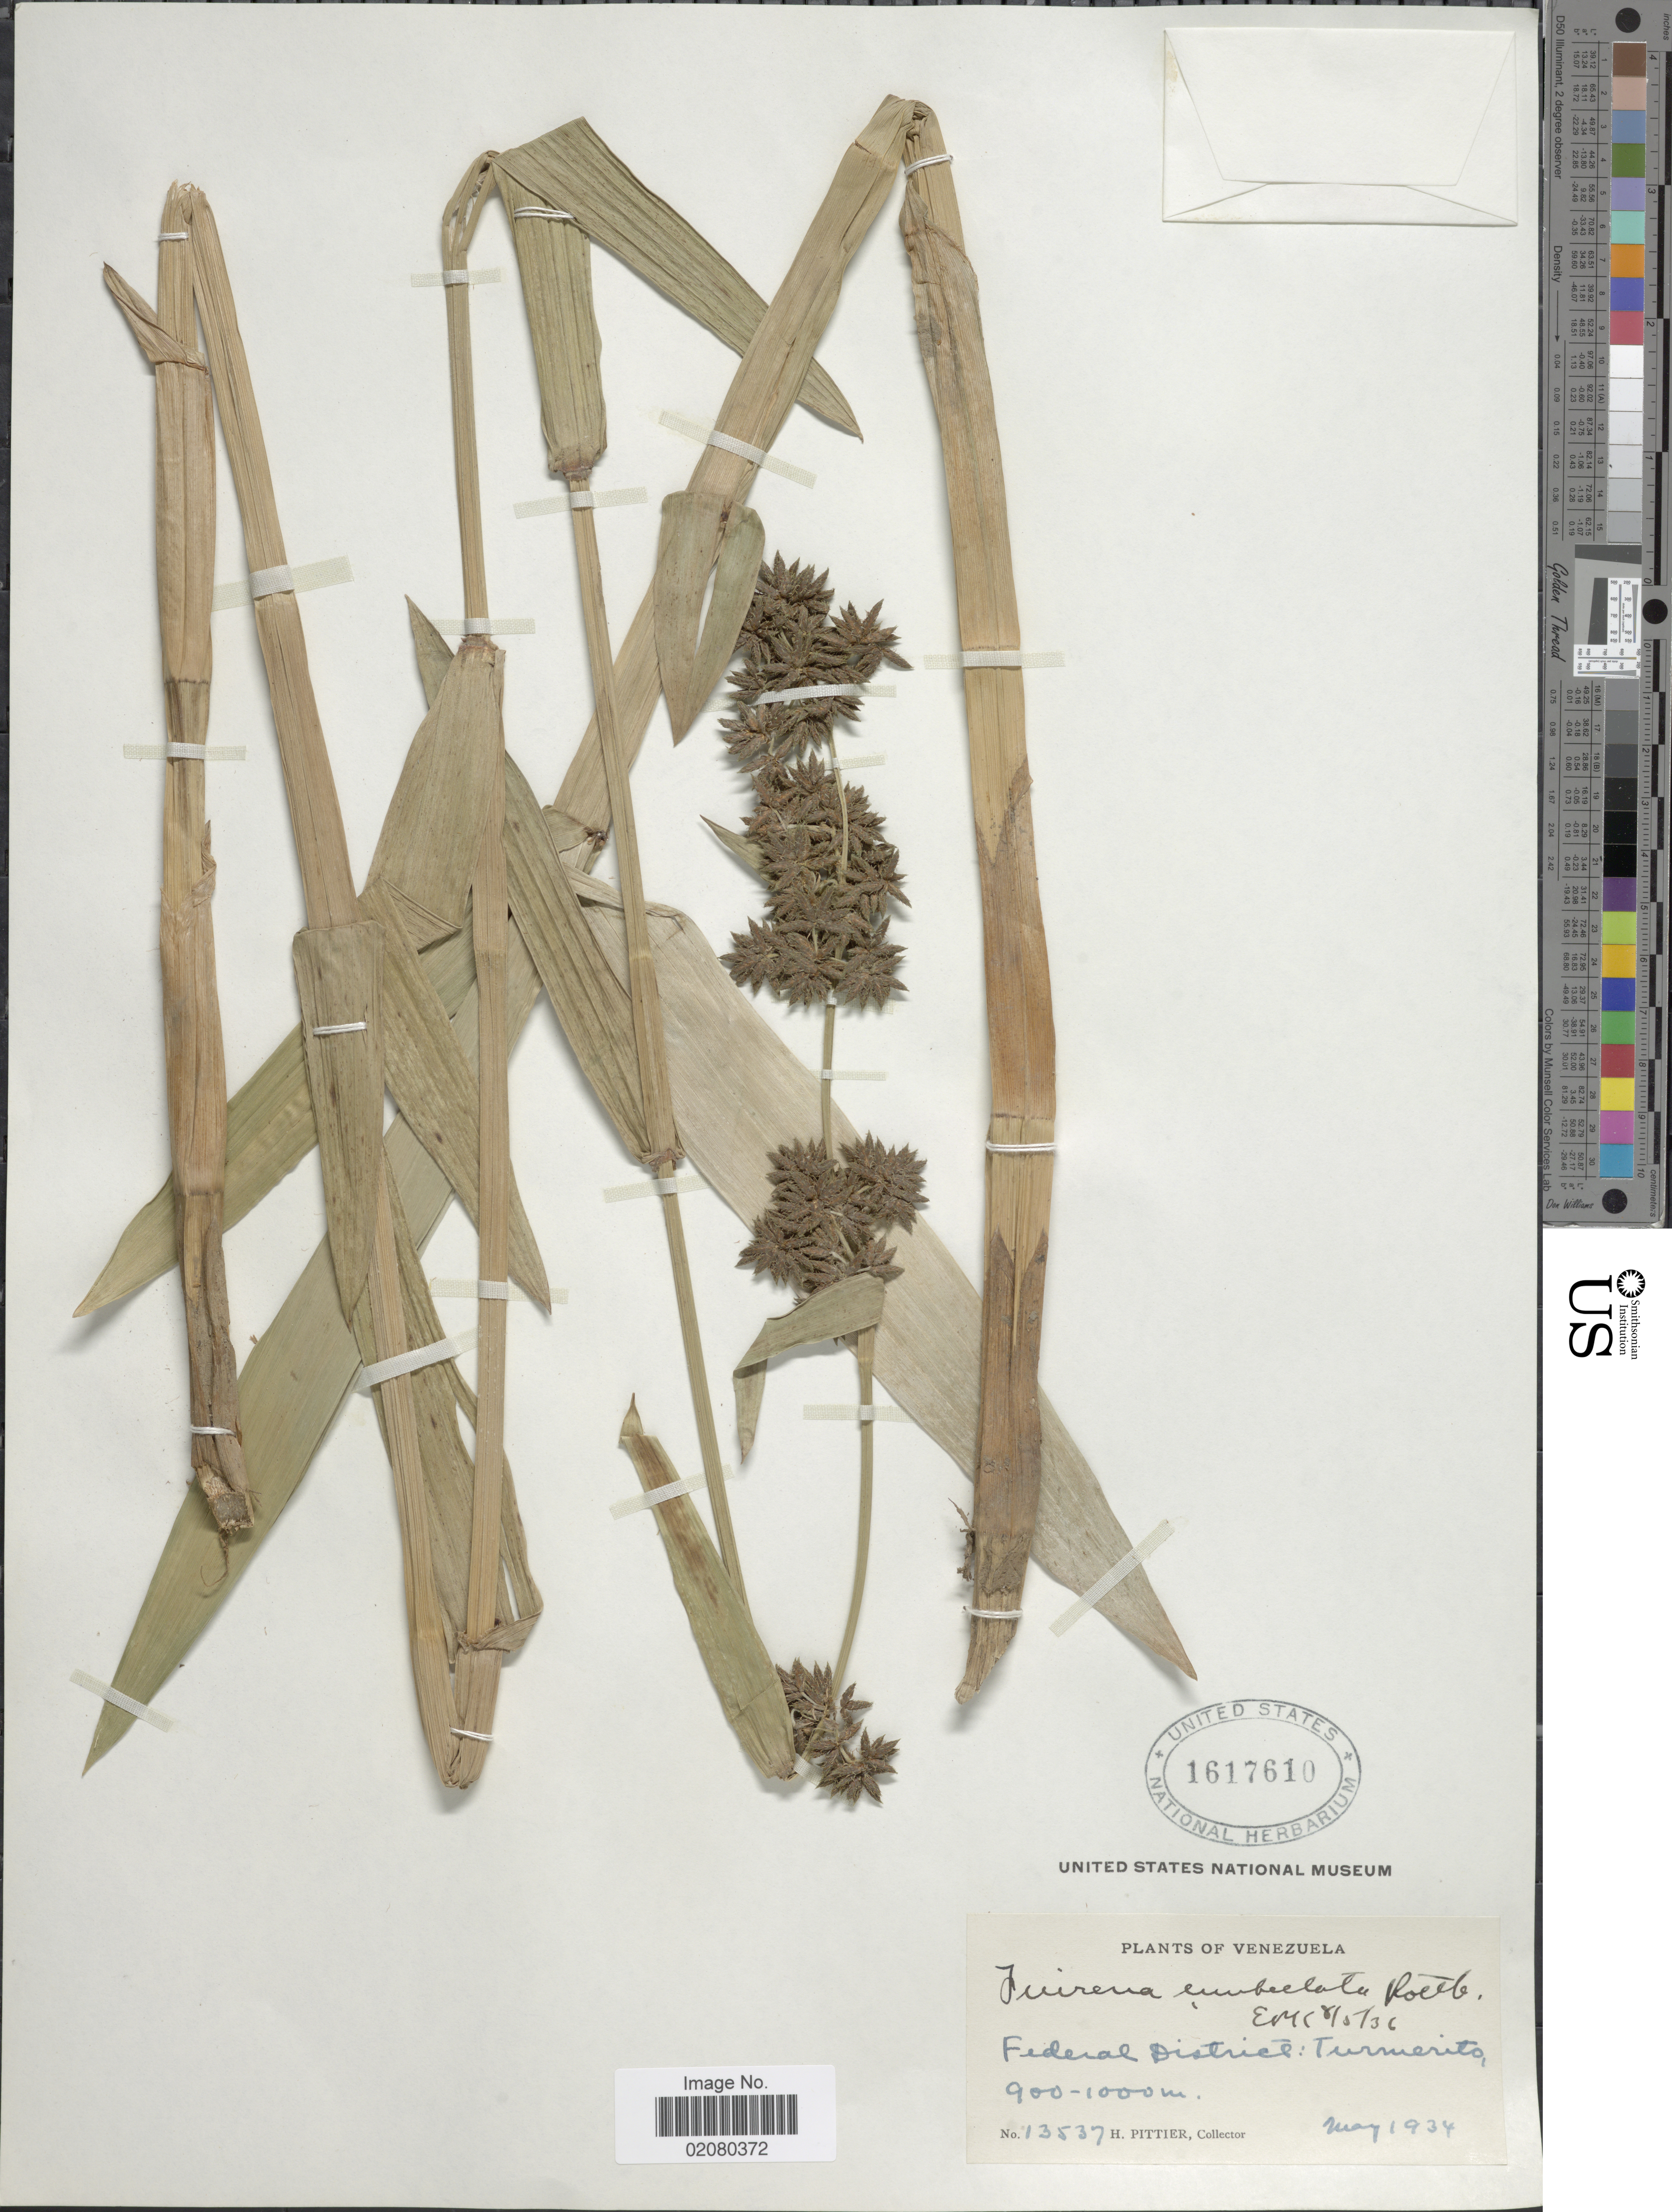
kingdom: Plantae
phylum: Tracheophyta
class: Liliopsida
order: Poales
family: Cyperaceae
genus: Fuirena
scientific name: Fuirena umbellata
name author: Rottb.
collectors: H. F. Pittier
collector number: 13537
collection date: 1934-05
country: Venezuela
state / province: Distrito Federal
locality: Federal District: Turmerito.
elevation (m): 900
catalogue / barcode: US 1617610